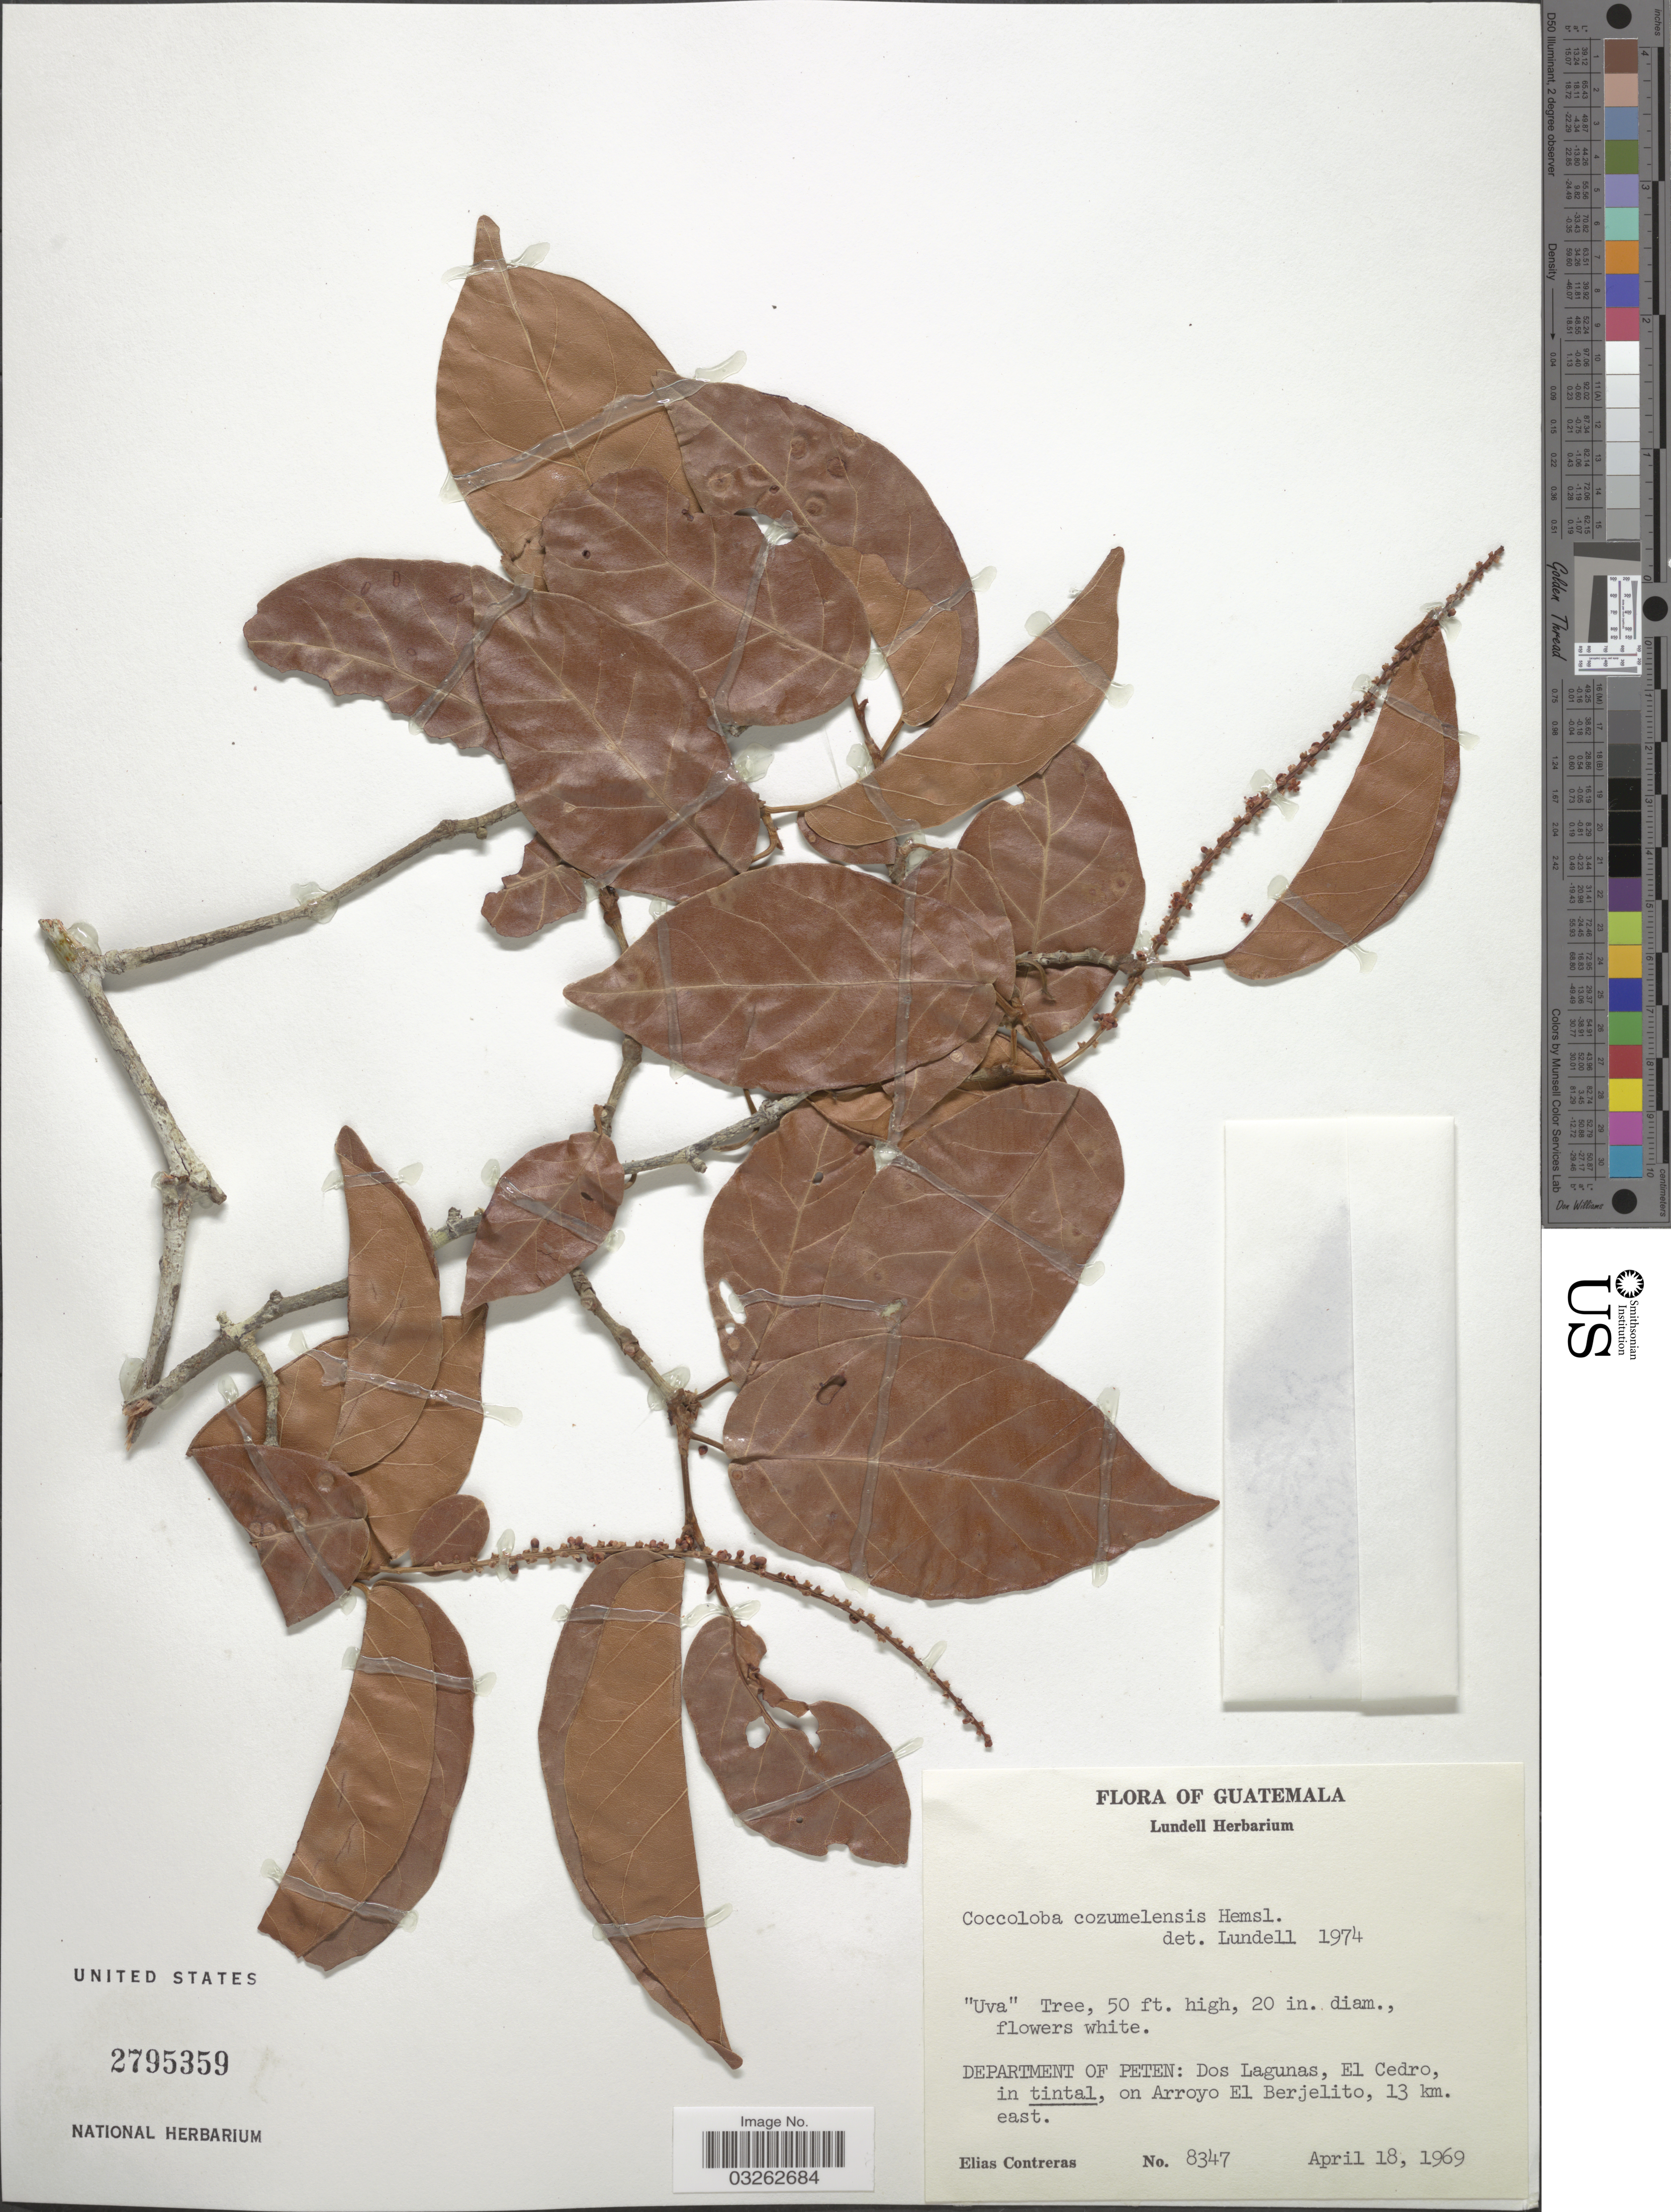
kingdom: Plantae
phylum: Tracheophyta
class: Magnoliopsida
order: Caryophyllales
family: Polygonaceae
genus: Coccoloba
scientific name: Coccoloba cozumelensis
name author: Hemsl.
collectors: E. Contreras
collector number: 8347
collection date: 1969-04-18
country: Guatemala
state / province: El Petén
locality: Dos Lagunas, El Cedro, in tintal, on Arroyo El Berjelito, 13 km. east.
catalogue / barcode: US 2795359